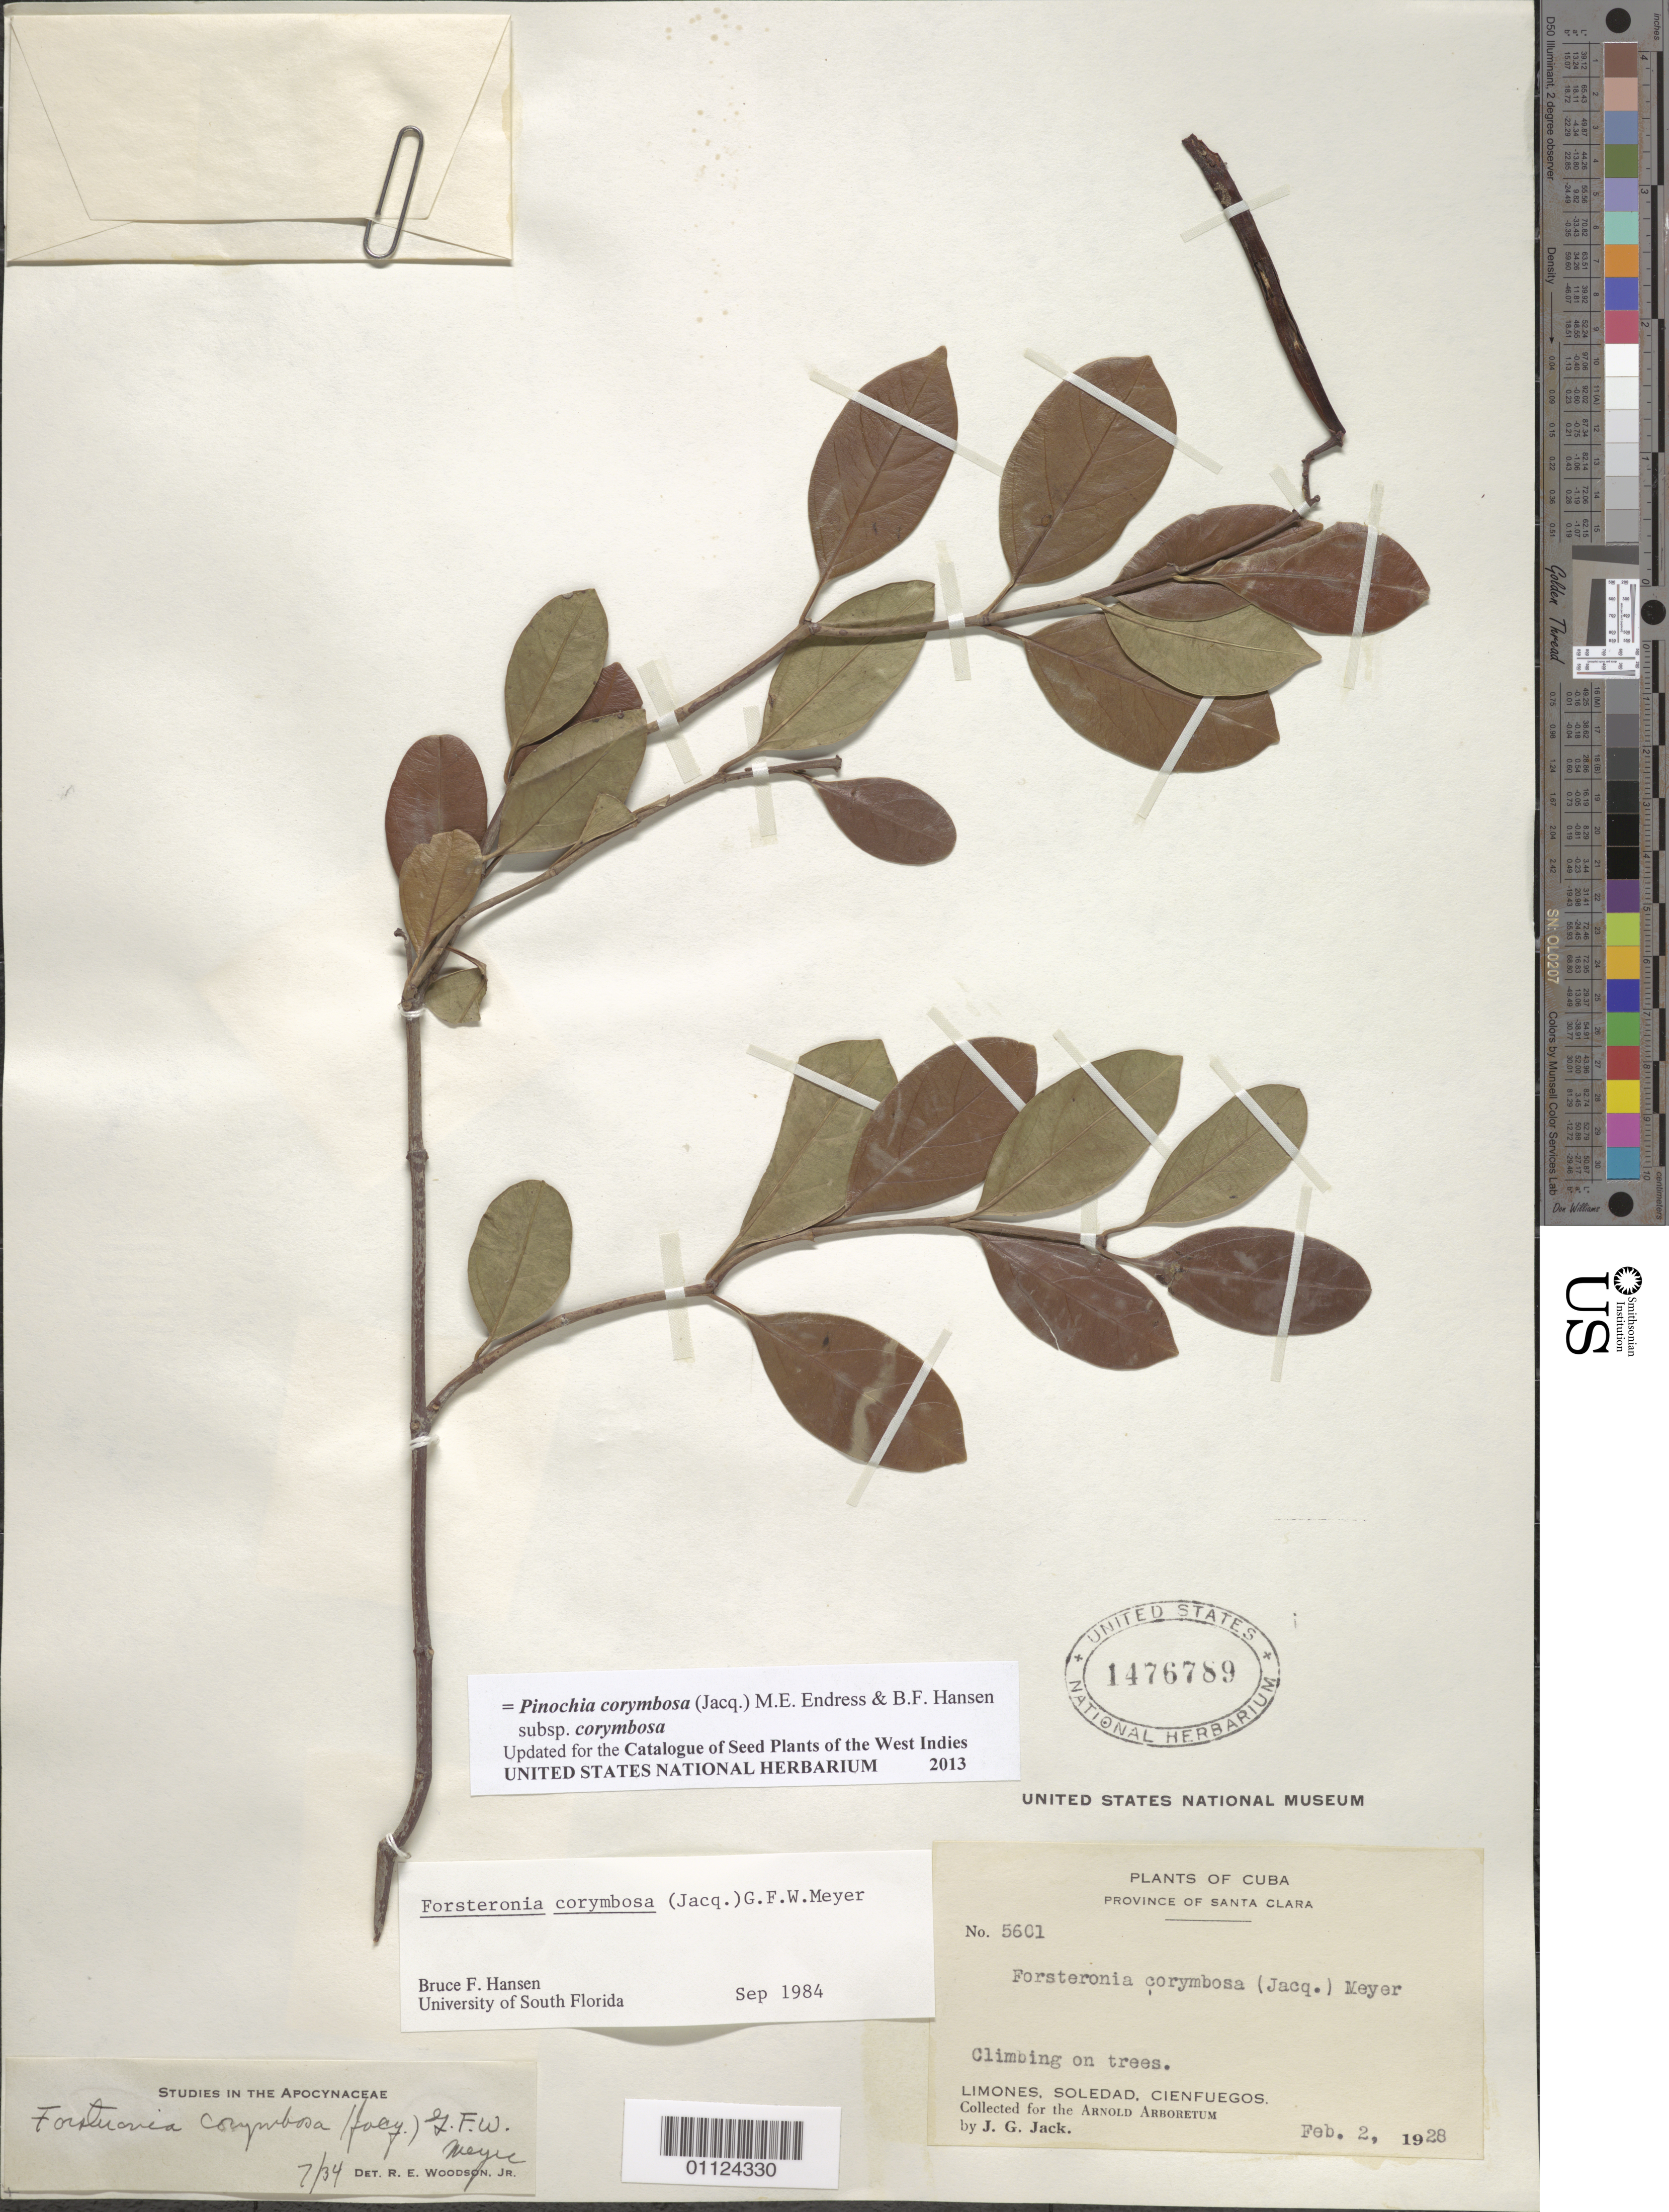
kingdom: Plantae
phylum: Tracheophyta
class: Magnoliopsida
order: Gentianales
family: Apocynaceae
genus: Pinochia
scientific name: Pinochia corymbosa subsp. corymbosa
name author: (Jacq.) M.E. Endress & B.F. Hansen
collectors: J. G. Jack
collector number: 5601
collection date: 1928-02-02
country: Cuba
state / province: Las Villas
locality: Prov. Santa Clara; Limones, Soledad, Cienfuegos.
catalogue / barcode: US 1476789